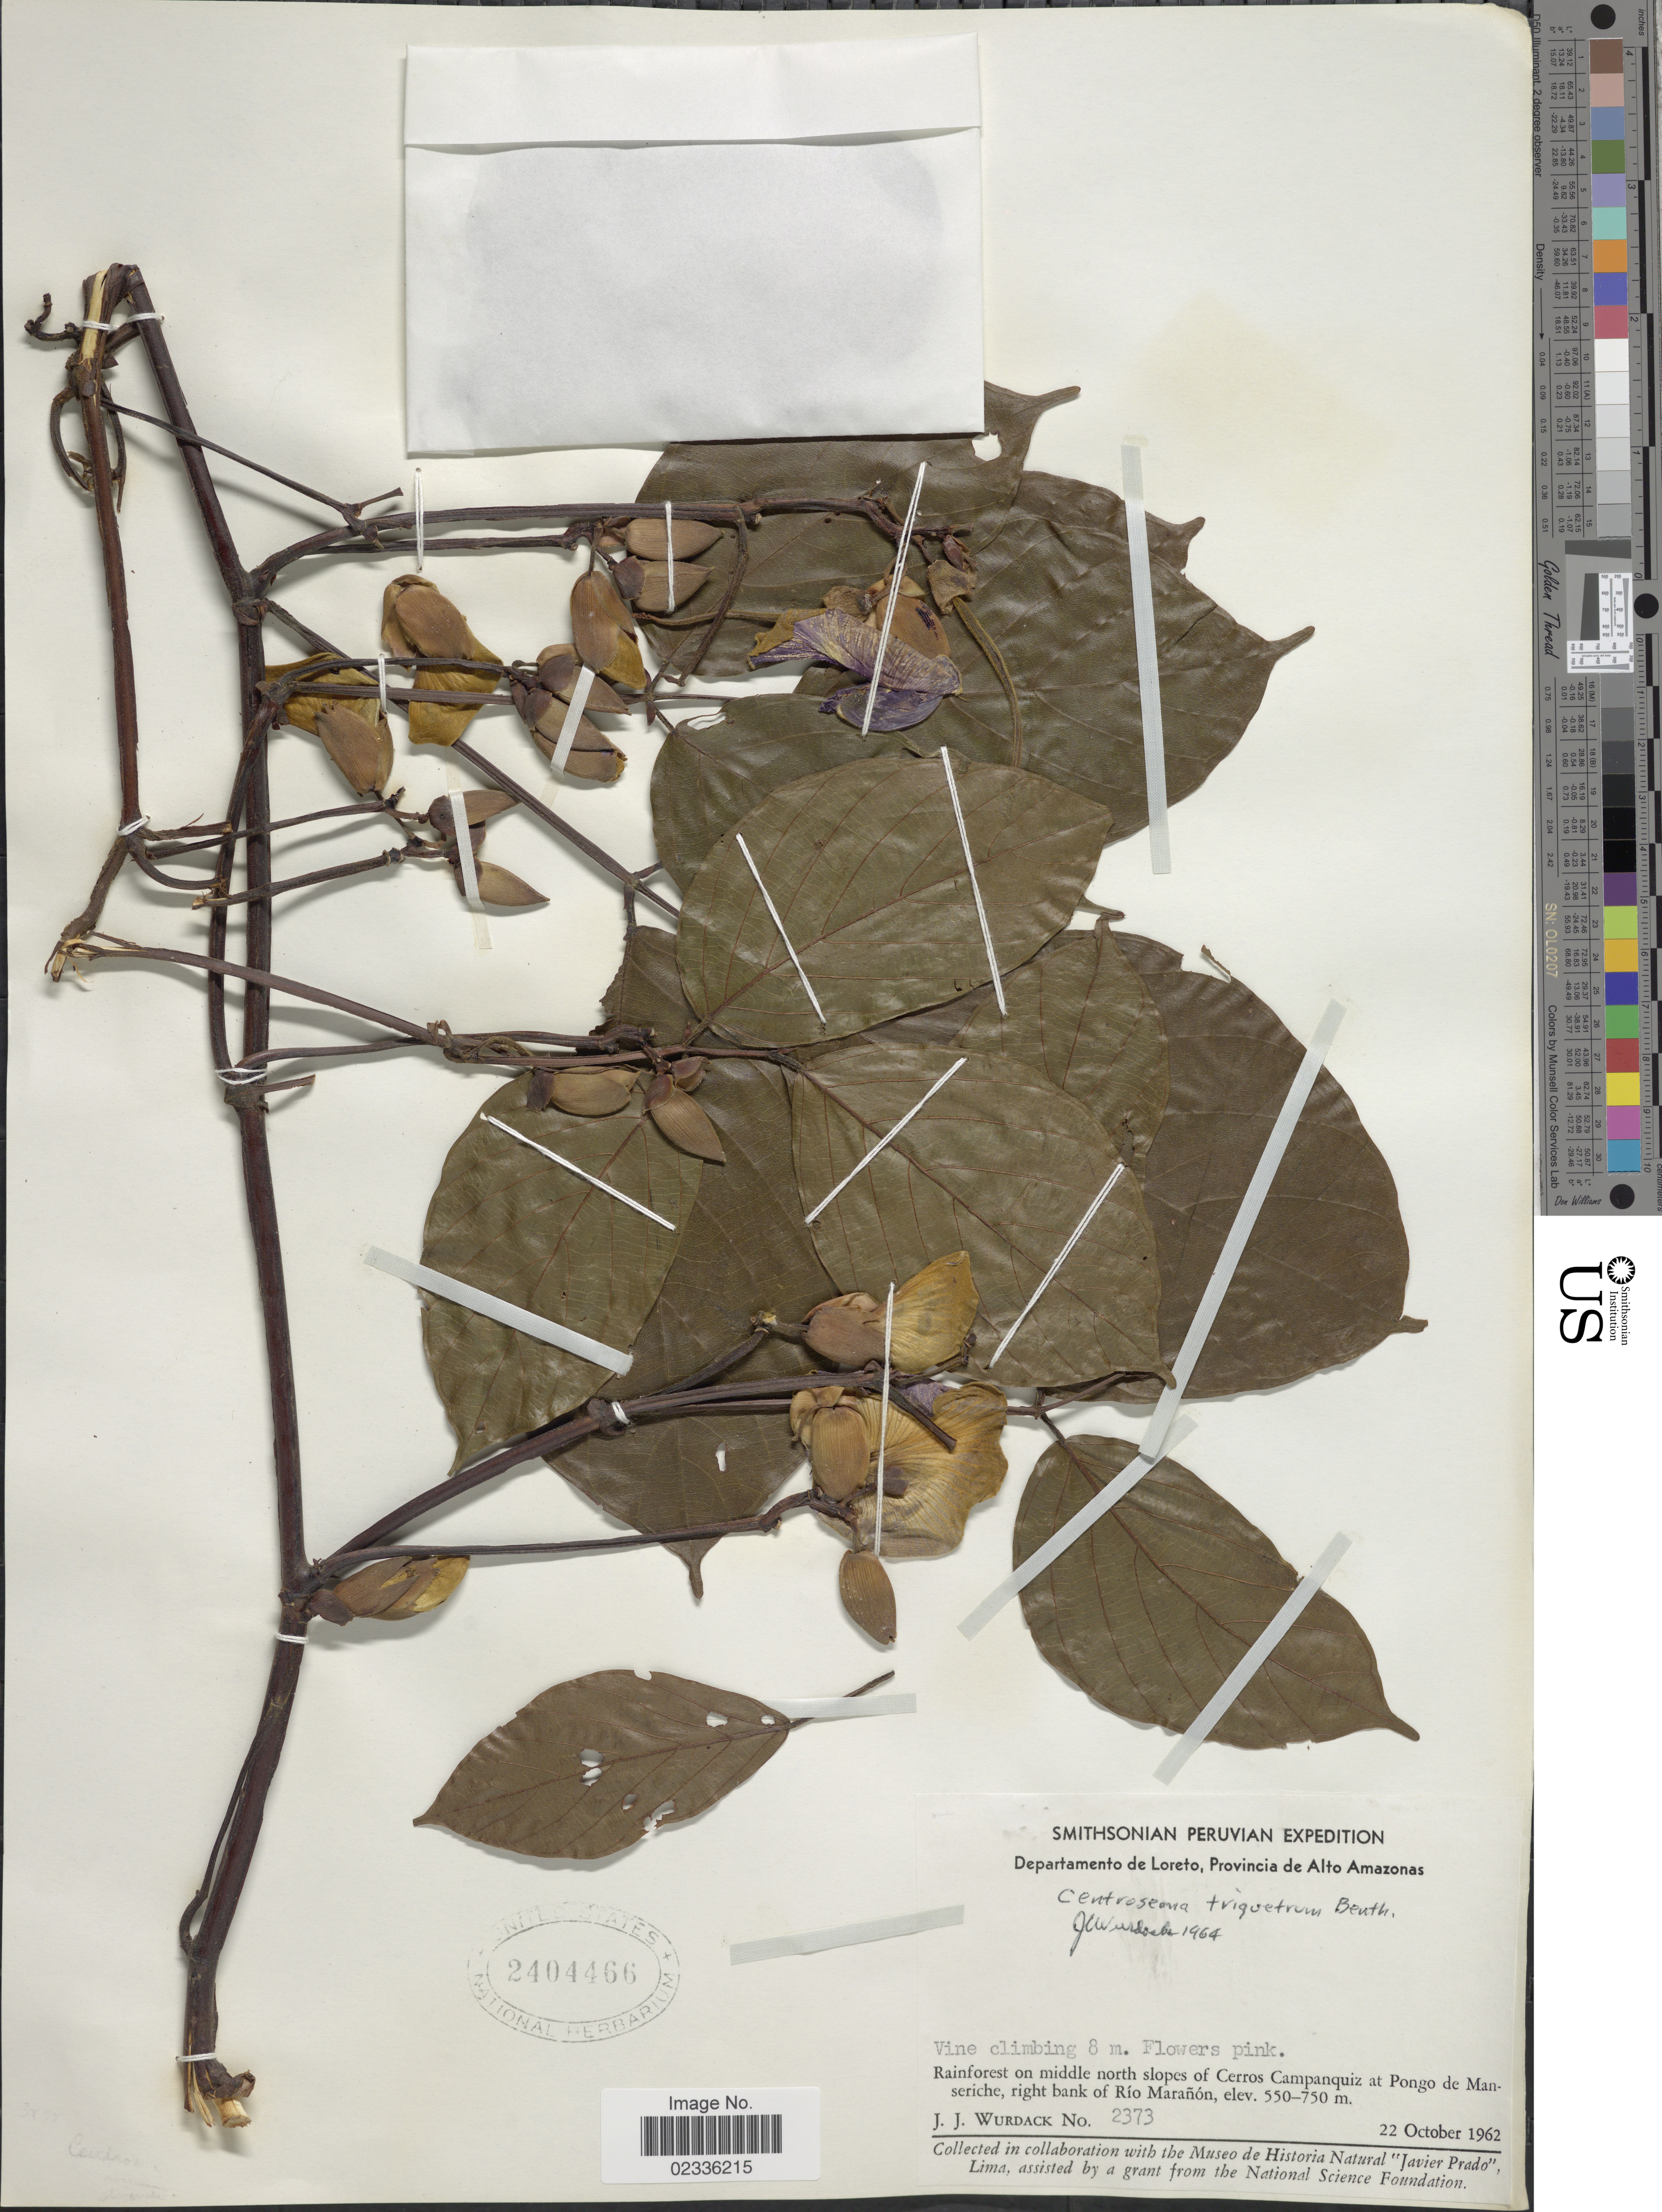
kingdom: Plantae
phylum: Tracheophyta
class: Magnoliopsida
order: Fabales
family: Fabaceae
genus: Centrosema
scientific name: Centrosema triquetrum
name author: Benth.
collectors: J. J. Wurdack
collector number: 2373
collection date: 1962-10-22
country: Peru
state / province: Loreto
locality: Departamento de Loreto, Provincia de Alto Amazonas. Rainforest on middle north slopes of Cerros Campanquiz at Pongo de Manseriche, right bank of Rio Maranon.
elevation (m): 550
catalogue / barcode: US 2404466